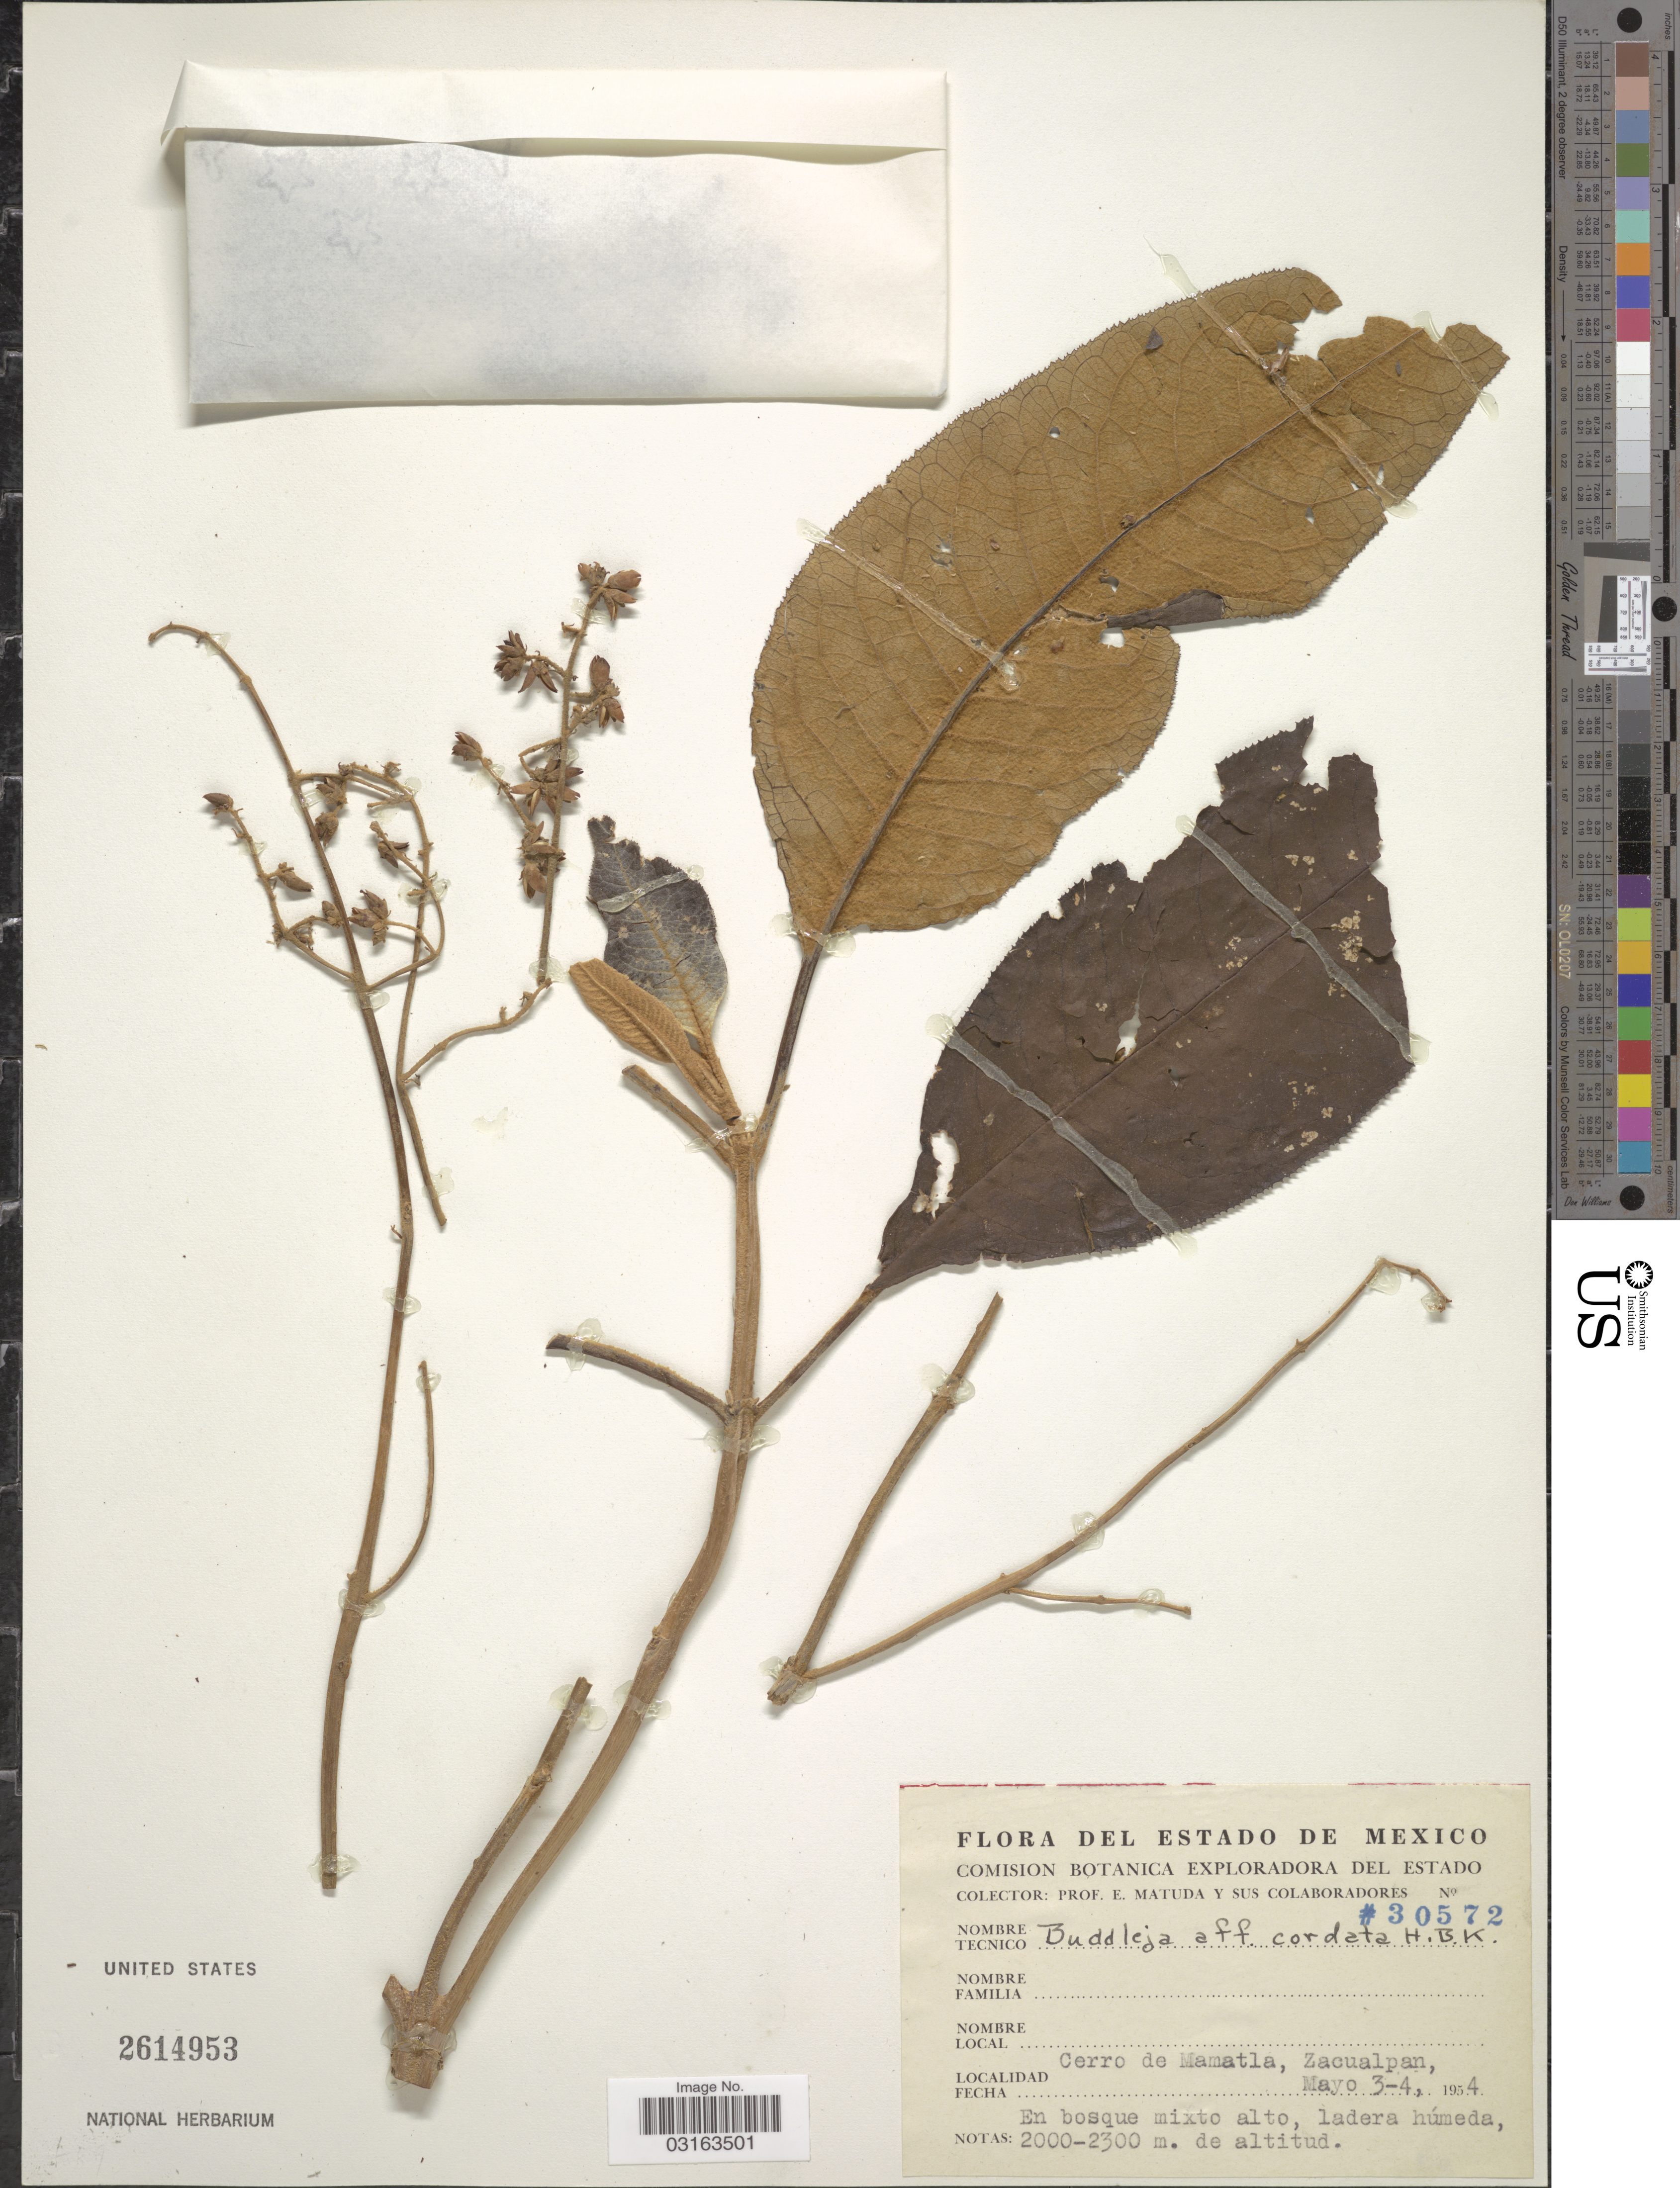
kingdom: Plantae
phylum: Tracheophyta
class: Magnoliopsida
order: Lamiales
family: Scrophulariaceae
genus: Buddleja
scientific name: Buddleja cordata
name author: Kunth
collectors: E. Matuda & Sus Colaboradores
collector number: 30572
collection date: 1954-05-03/1954-05-04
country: Mexico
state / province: México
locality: Cerro de Mamatla, Zacualpan.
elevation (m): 2000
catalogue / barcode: US 2614953